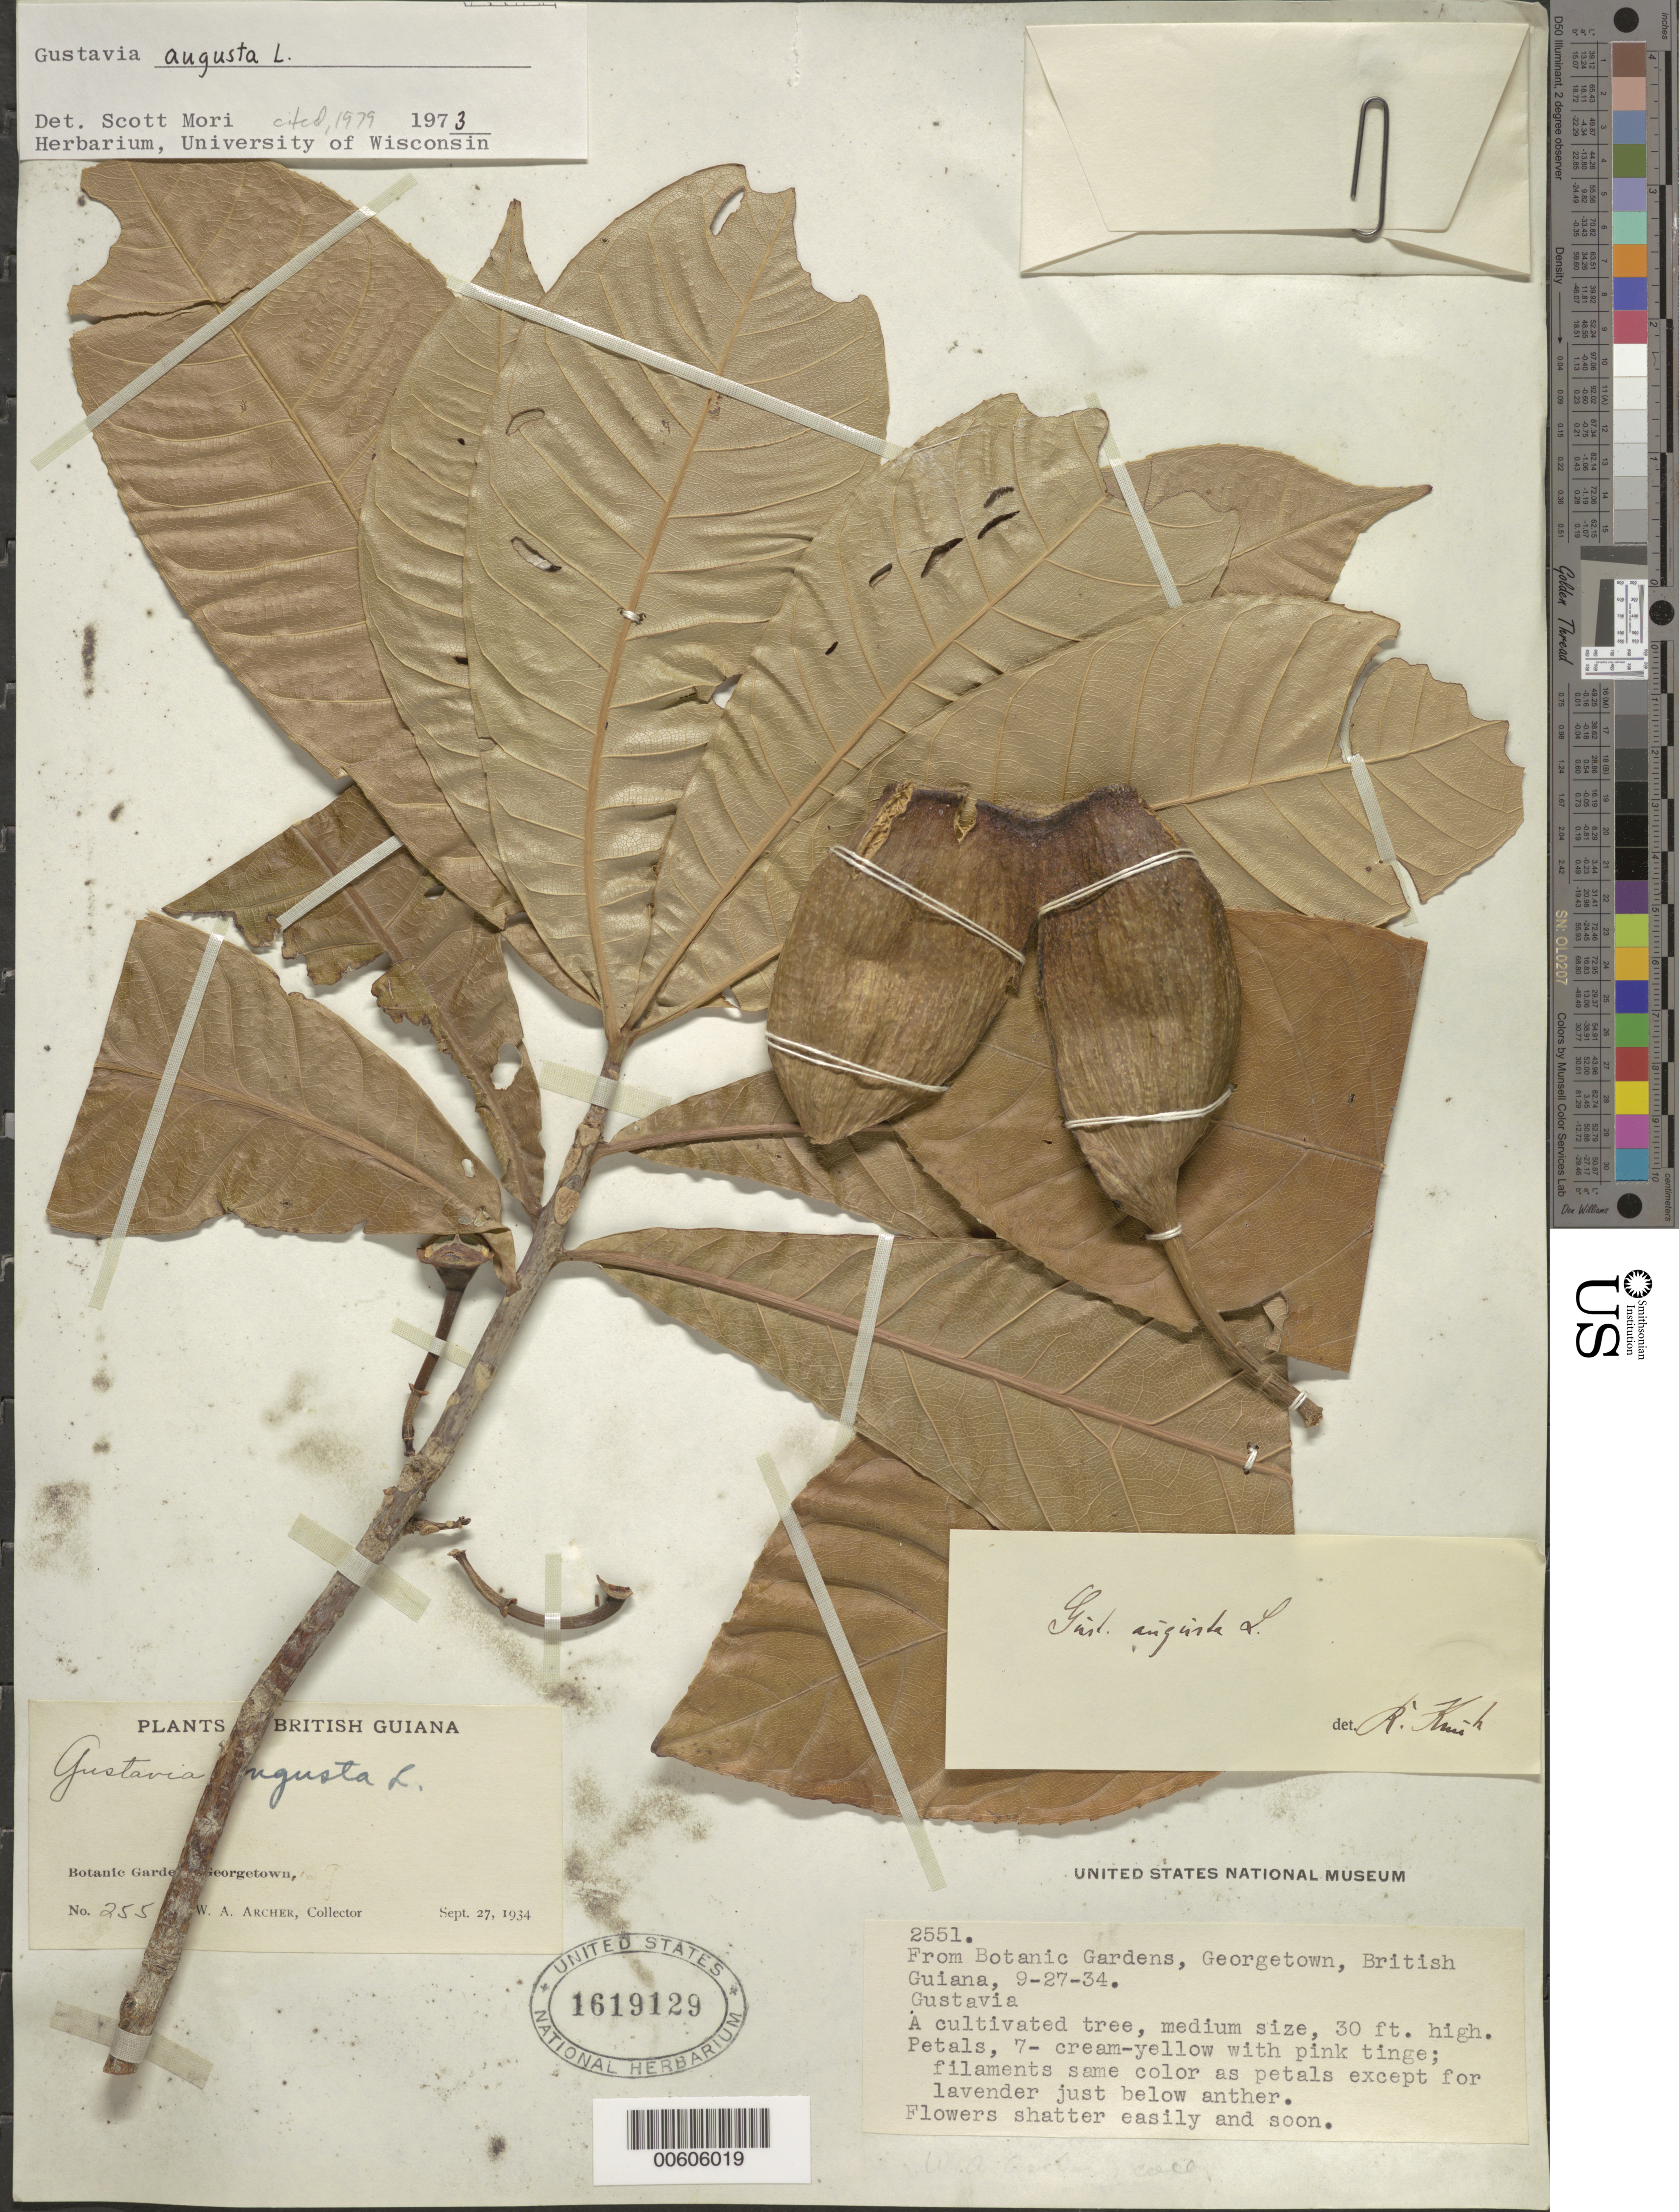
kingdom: Plantae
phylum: Tracheophyta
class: Magnoliopsida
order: Ericales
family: Lecythidaceae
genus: Gustavia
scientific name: Gustavia augusta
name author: L.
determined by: Mori, Scott A.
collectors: W. A. Archer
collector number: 2551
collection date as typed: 27-Sep-34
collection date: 1934-09-27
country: Guyana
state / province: Demerara-Mahaica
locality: Georgetown, Botanic Gardens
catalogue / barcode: US 1619129